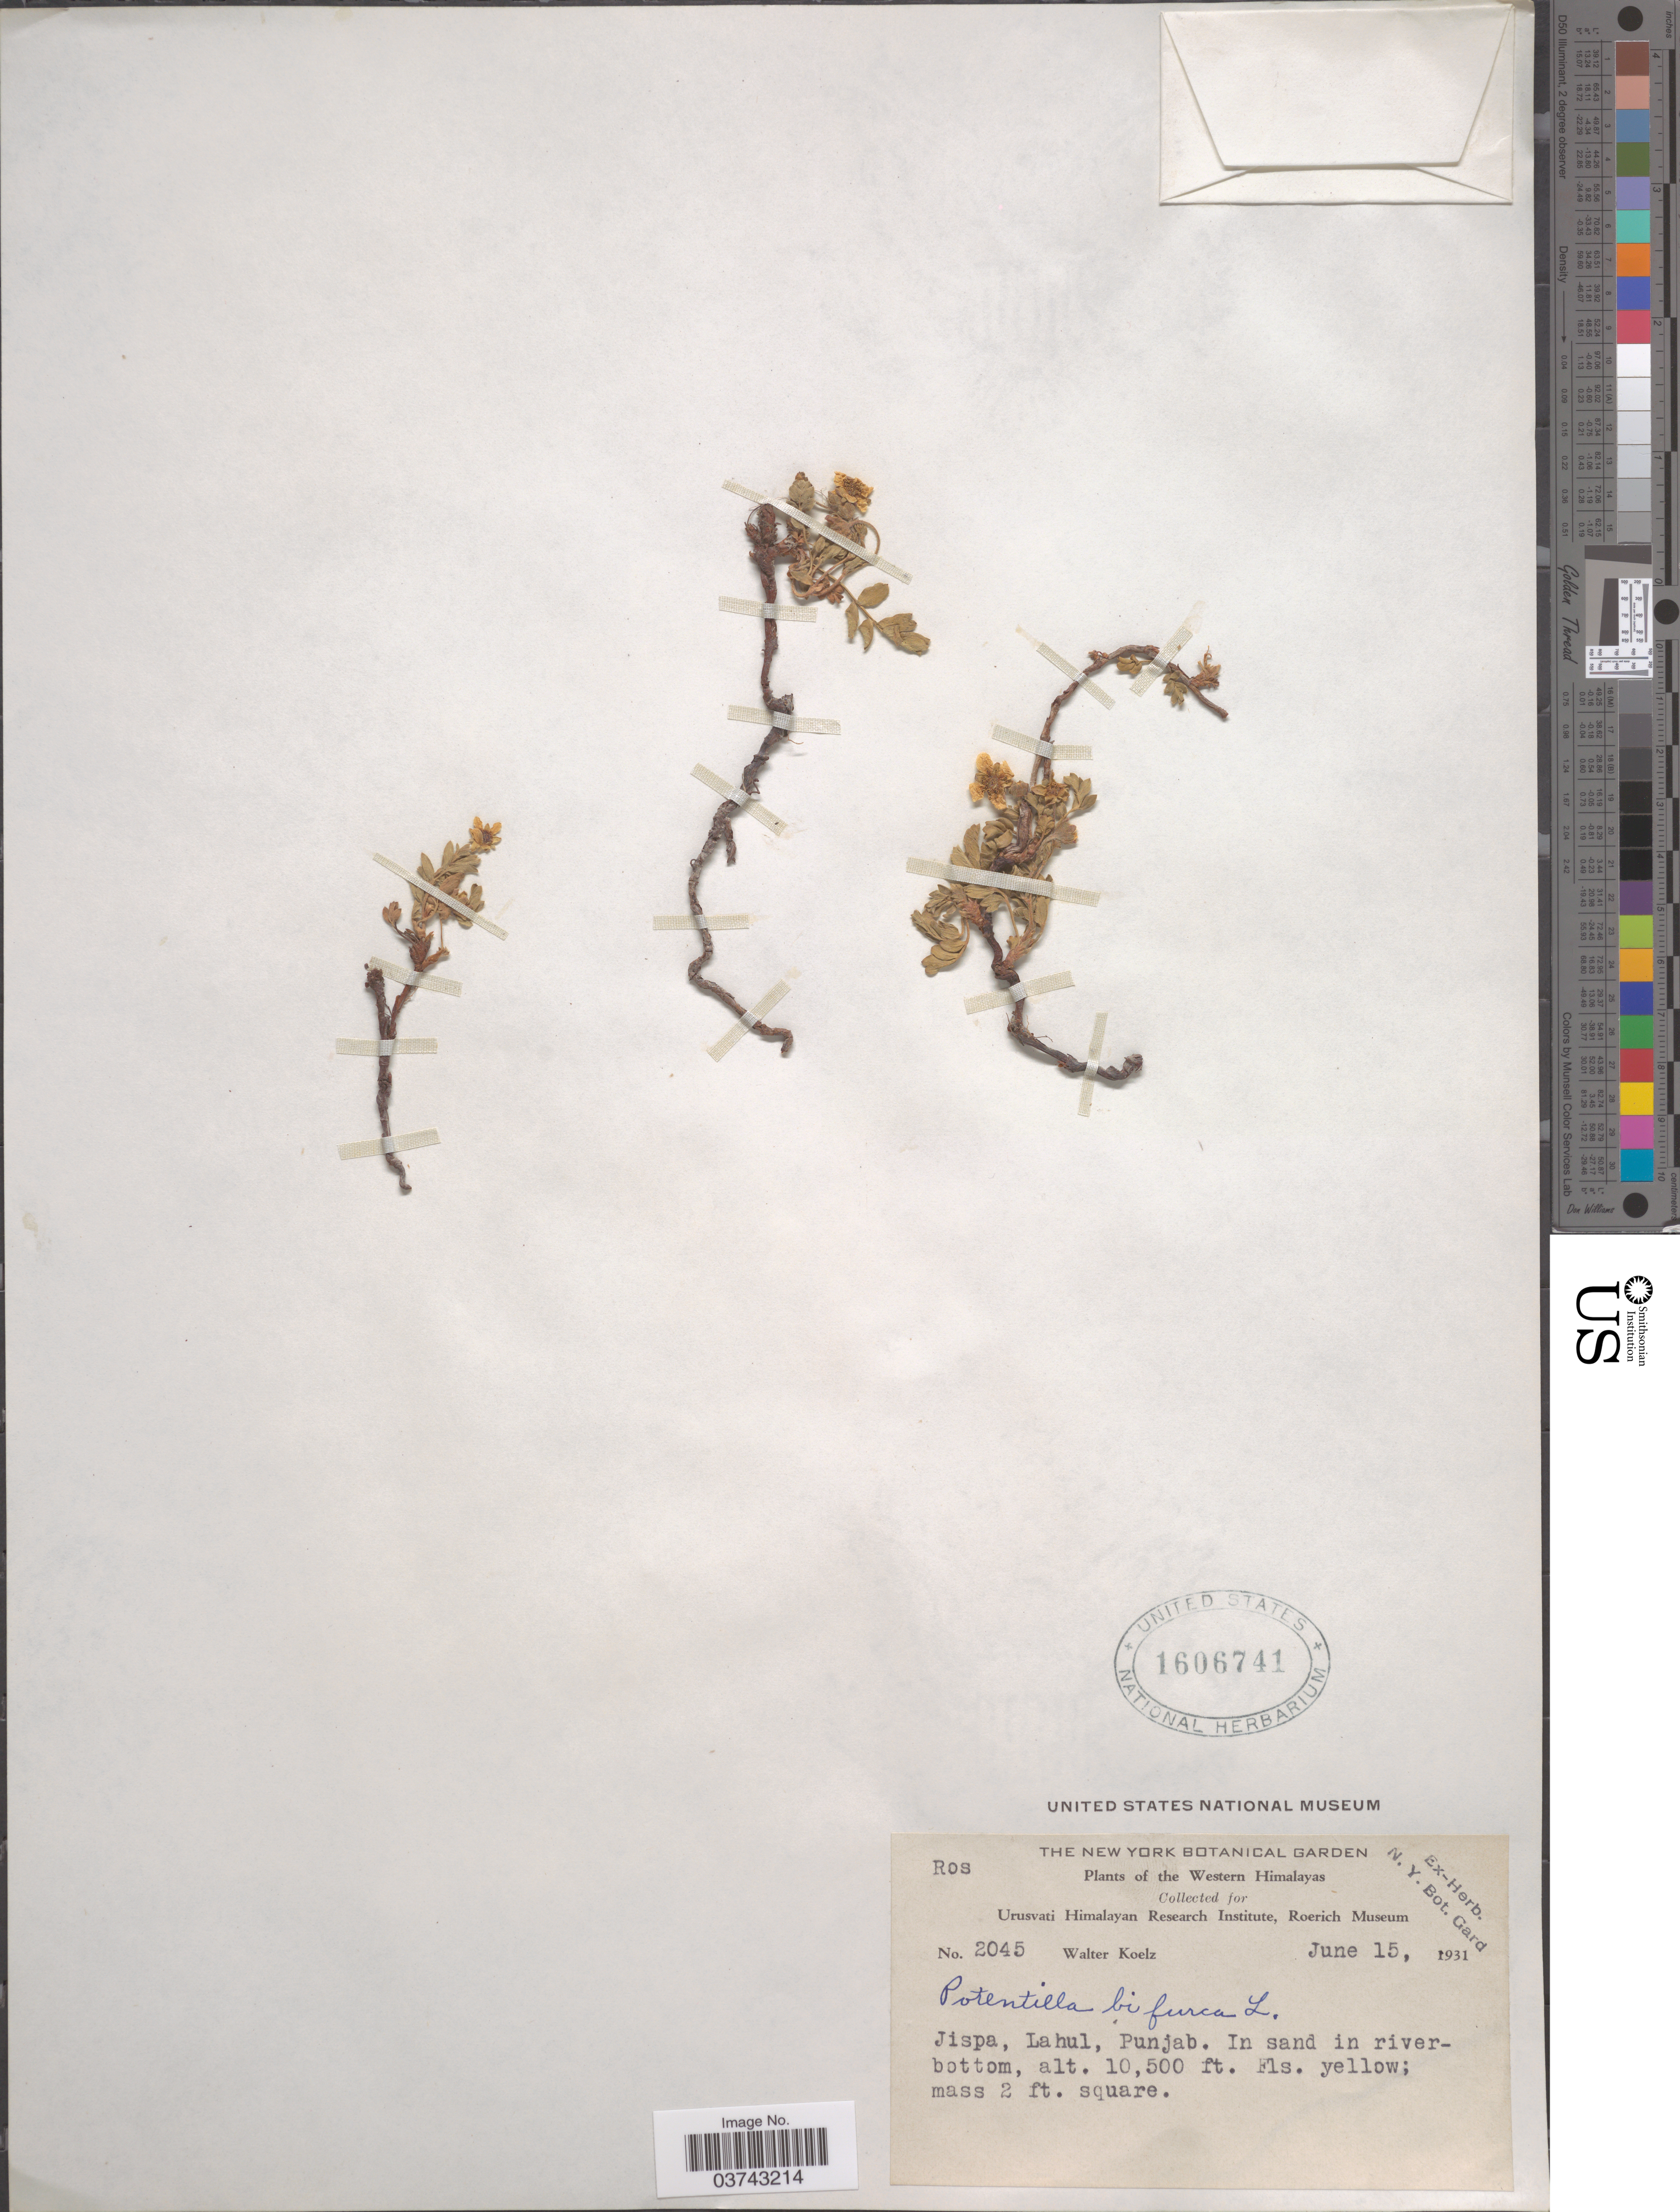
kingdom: Plantae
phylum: Tracheophyta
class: Magnoliopsida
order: Rosales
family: Rosaceae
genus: Sibbaldianthe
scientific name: Sibbaldianthe bifurca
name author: (L.) Kurtto & T. Erikss.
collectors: W. N. Koelz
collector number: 2045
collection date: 1931-06-15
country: India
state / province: Punjab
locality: The Western Himalayas. Jispa, Lahul, Punjab.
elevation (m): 3200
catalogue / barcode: US 1606741